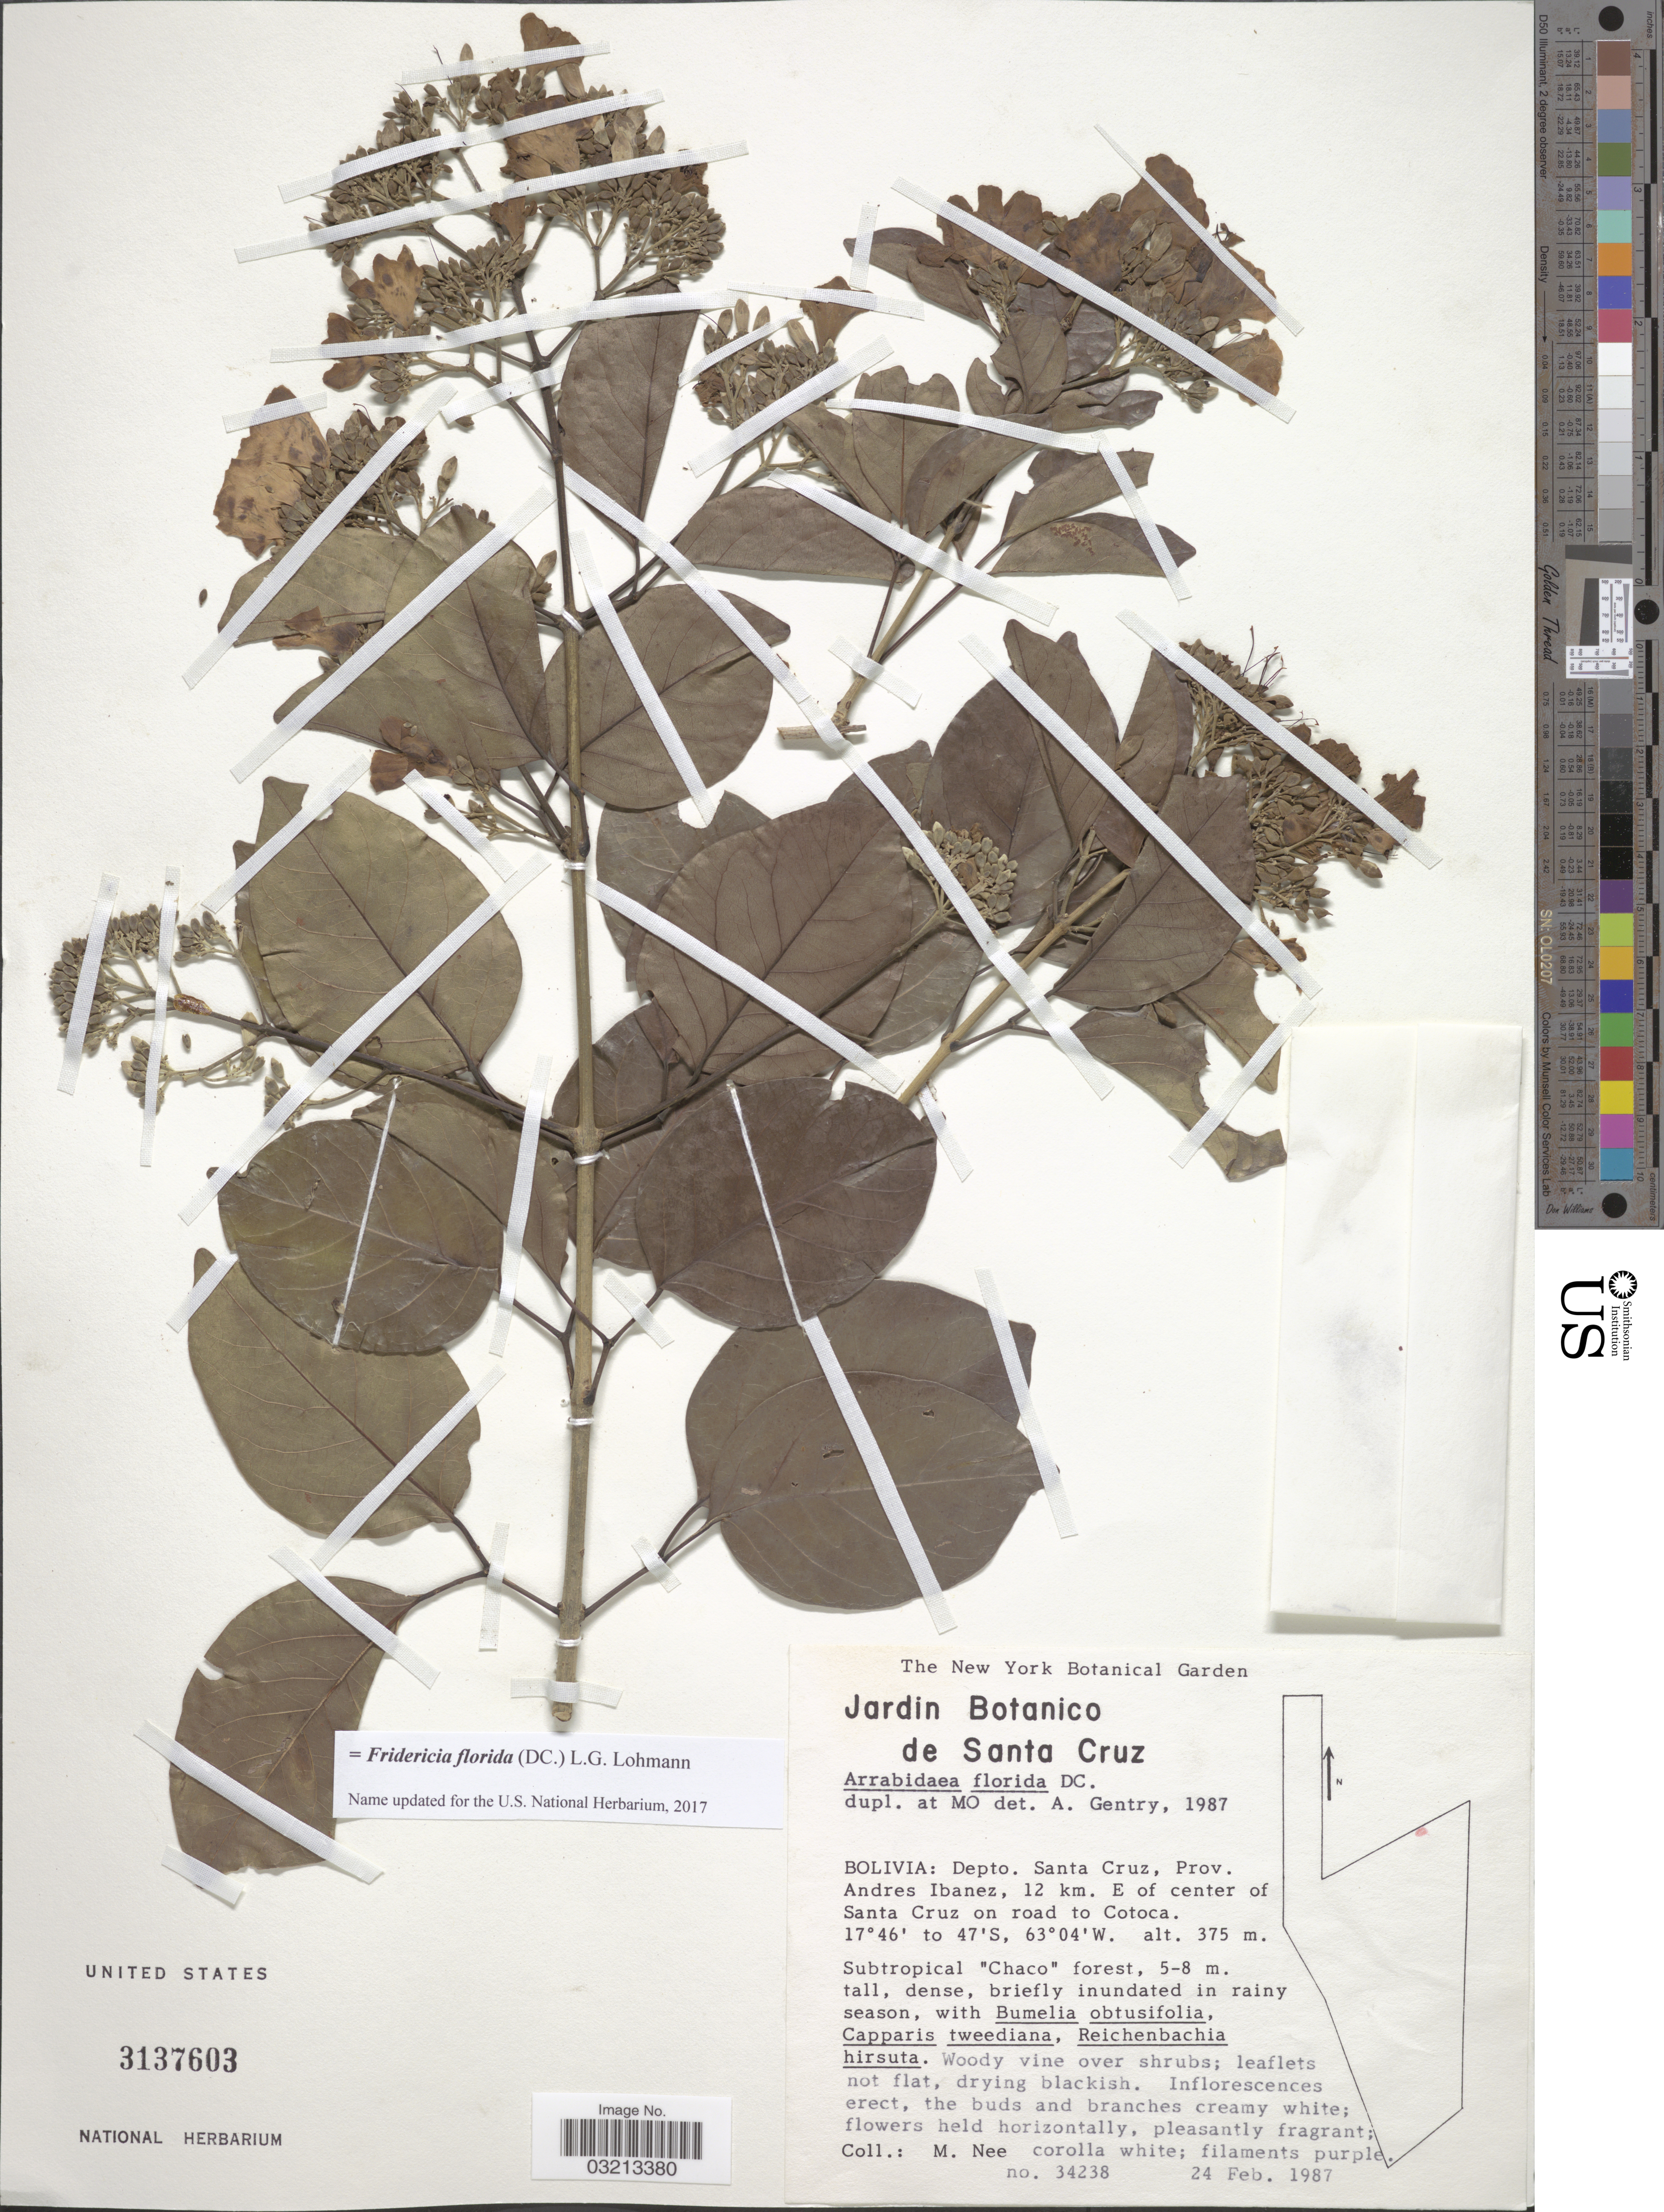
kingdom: Plantae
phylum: Tracheophyta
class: Magnoliopsida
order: Lamiales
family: Bignoniaceae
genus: Fridericia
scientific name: Fridericia florida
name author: (DC.) L.G. Lohmann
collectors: M. Nee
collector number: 34238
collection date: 1987-02-24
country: Bolivia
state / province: Santa Cruz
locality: Depto. Santa Cruz, Prov. Andres Ibanez, 12 km. E of center of Santa Cruz on road to Cotoca.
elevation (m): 375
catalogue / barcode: US 3137603